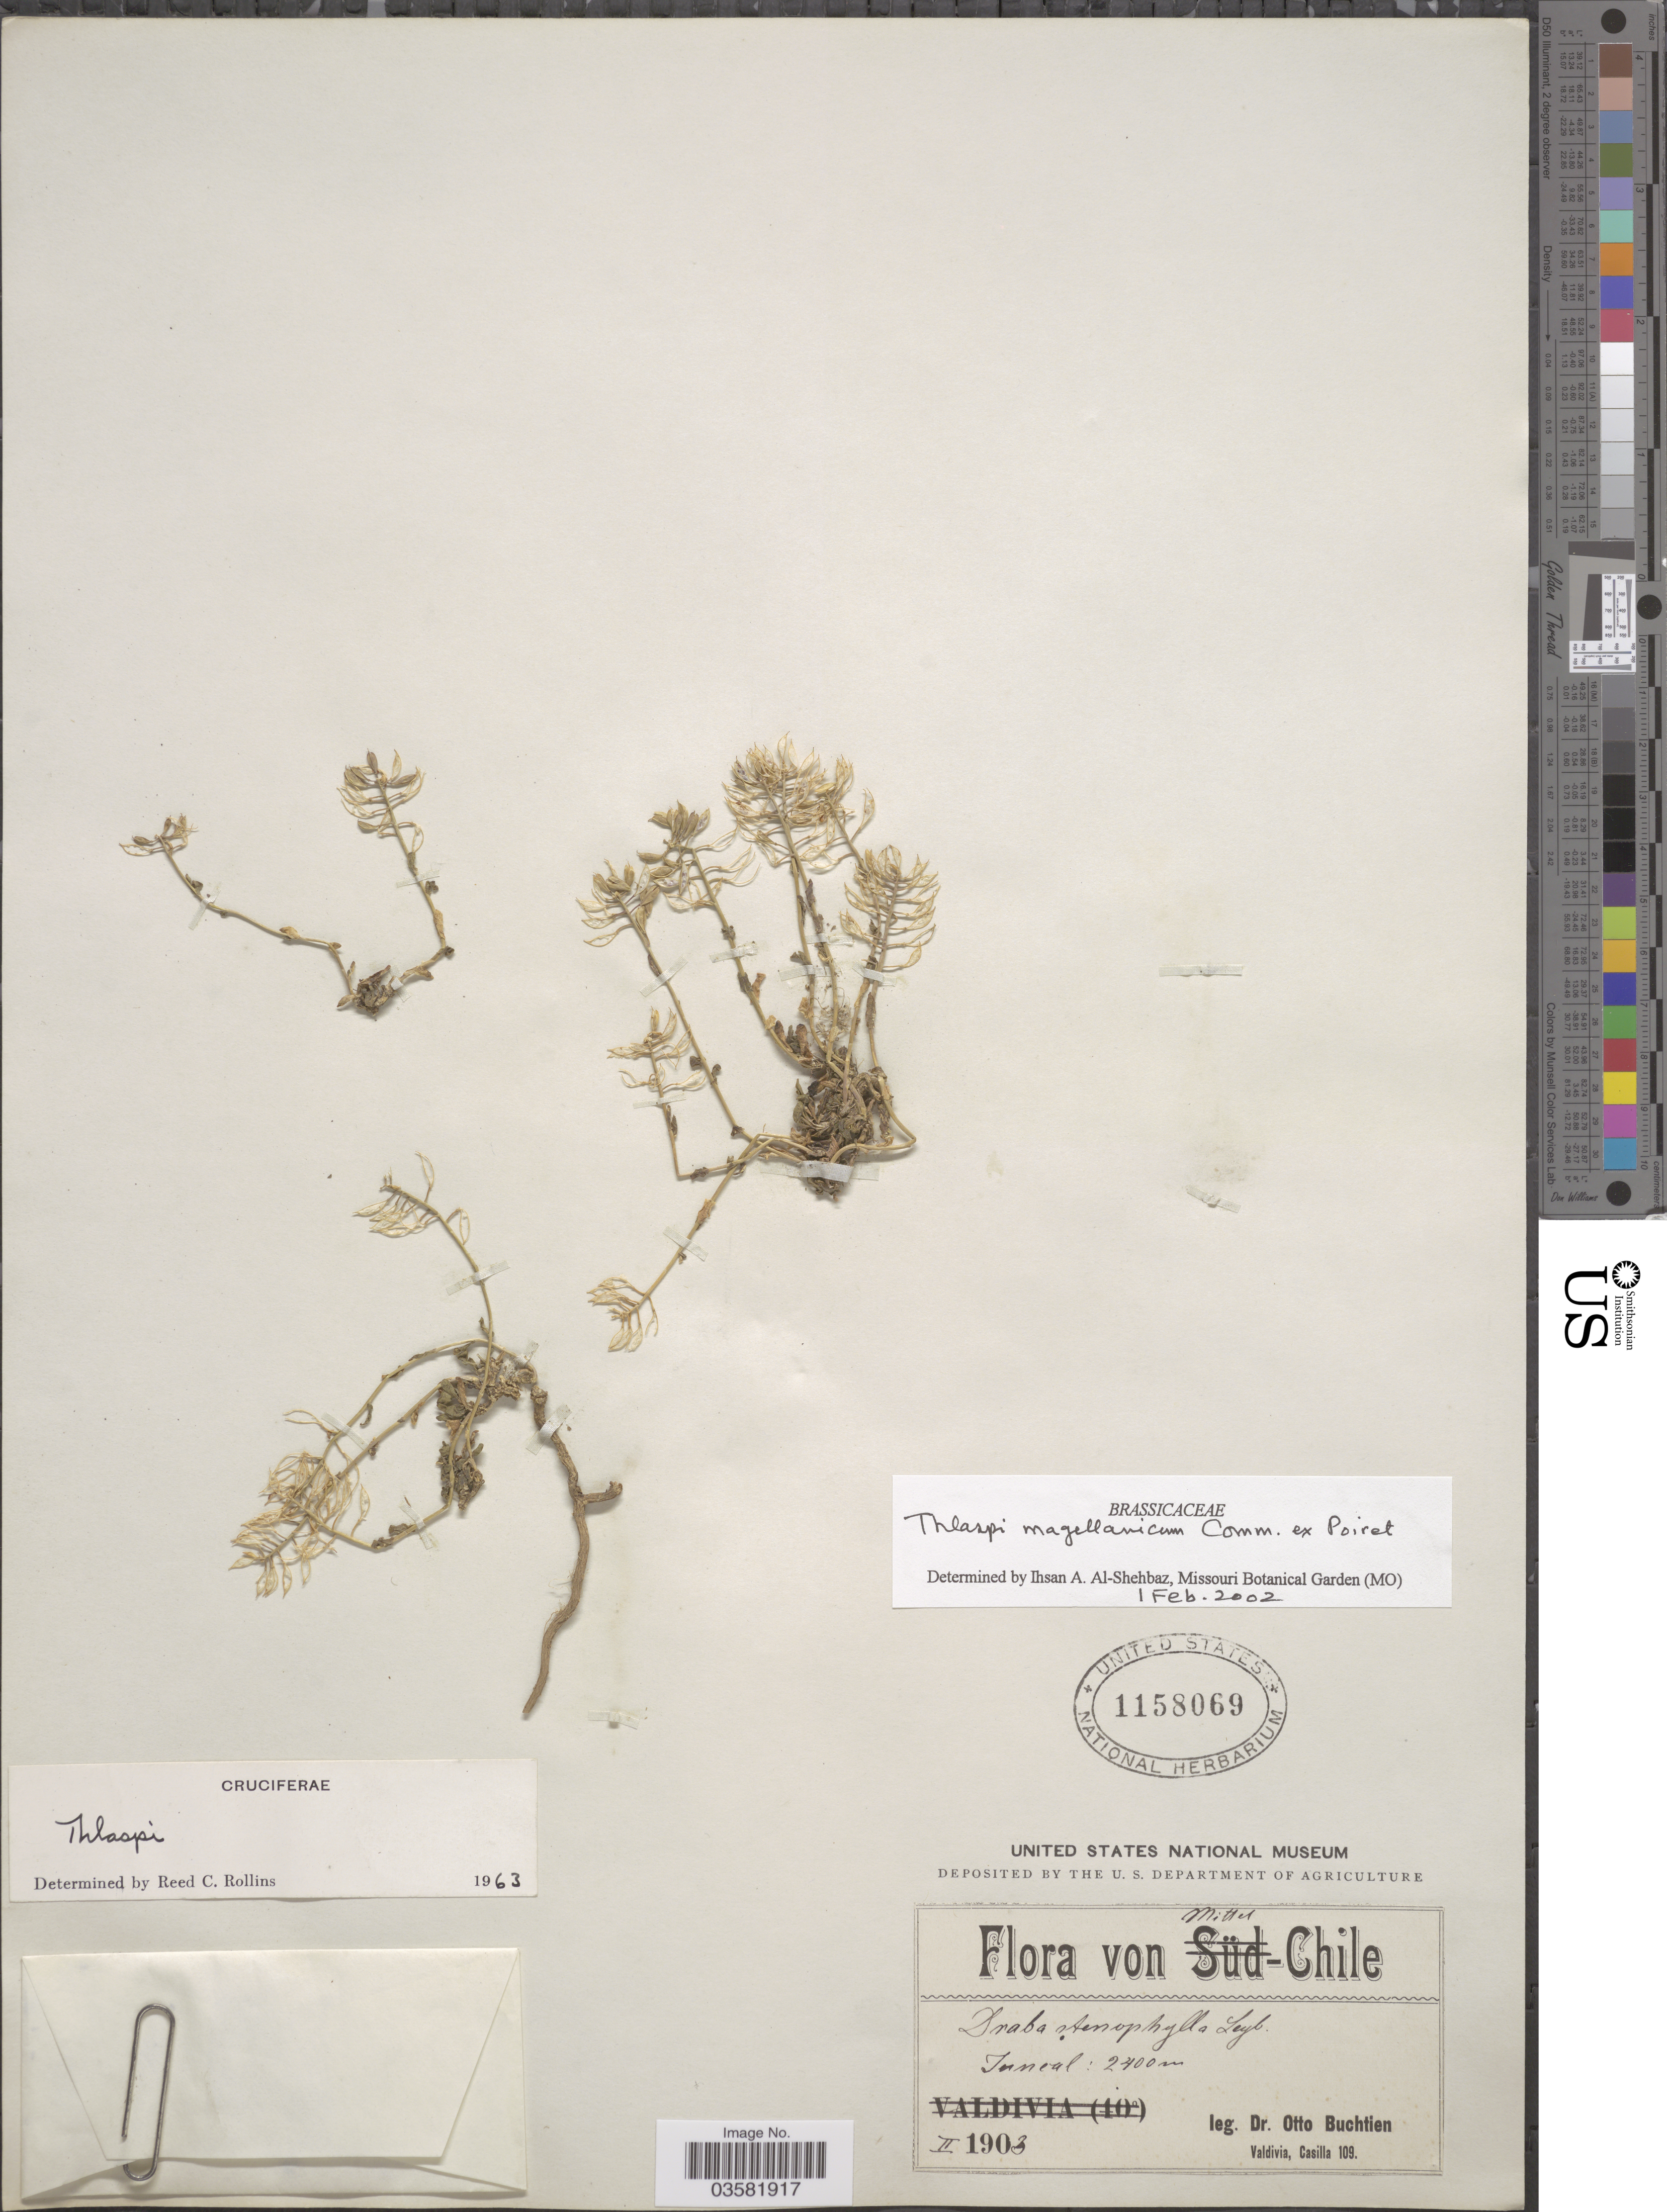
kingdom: Plantae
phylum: Tracheophyta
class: Magnoliopsida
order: Brassicales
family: Brassicaceae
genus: Thlaspi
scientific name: Thlaspi magellanicum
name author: Pers.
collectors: O. Buchtien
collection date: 1903-02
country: Chile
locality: Mittel-Chile. Juncal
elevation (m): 2400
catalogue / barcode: US 1158069